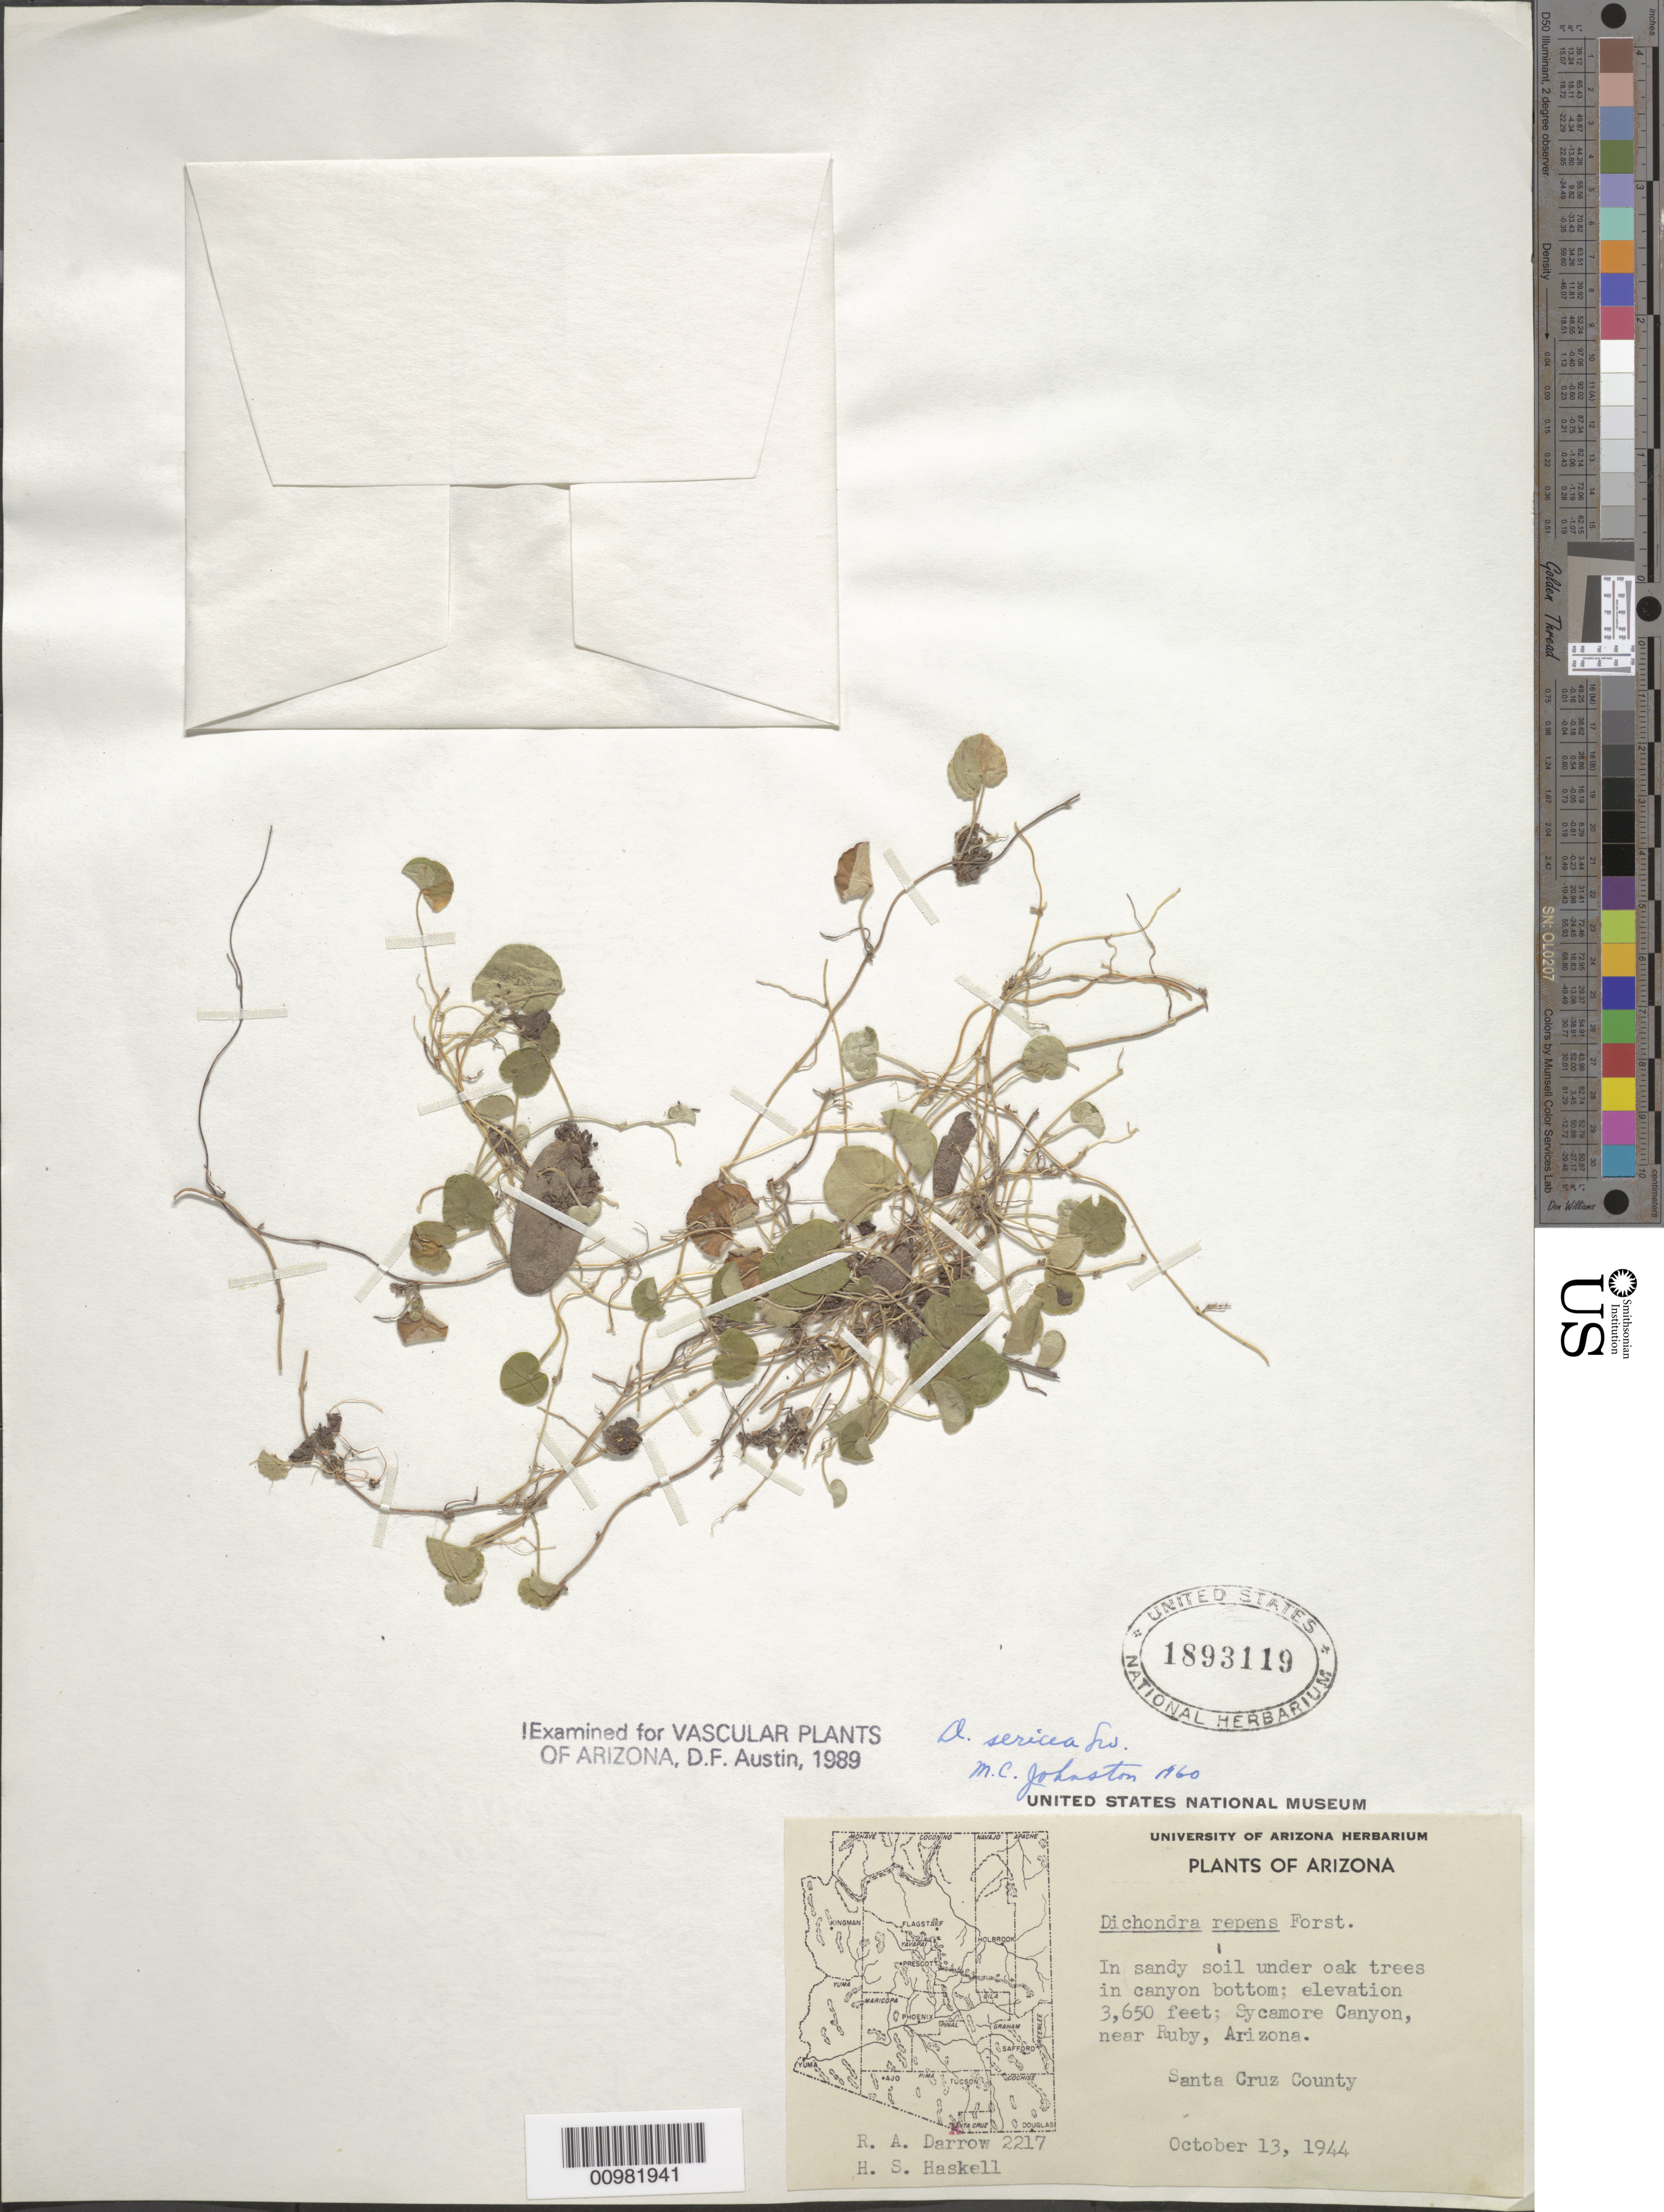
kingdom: Plantae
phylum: Tracheophyta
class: Magnoliopsida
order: Solanales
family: Convolvulaceae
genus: Dichondra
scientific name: Dichondra sericea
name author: Sw.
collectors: R. A. Darrow & H. Haskell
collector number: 2217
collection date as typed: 13 Oct 1944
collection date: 1944-10-13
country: United States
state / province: Arizona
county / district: Santa Cruz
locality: Sycamore Canyon near Ruby, AZ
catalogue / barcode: US 1893119